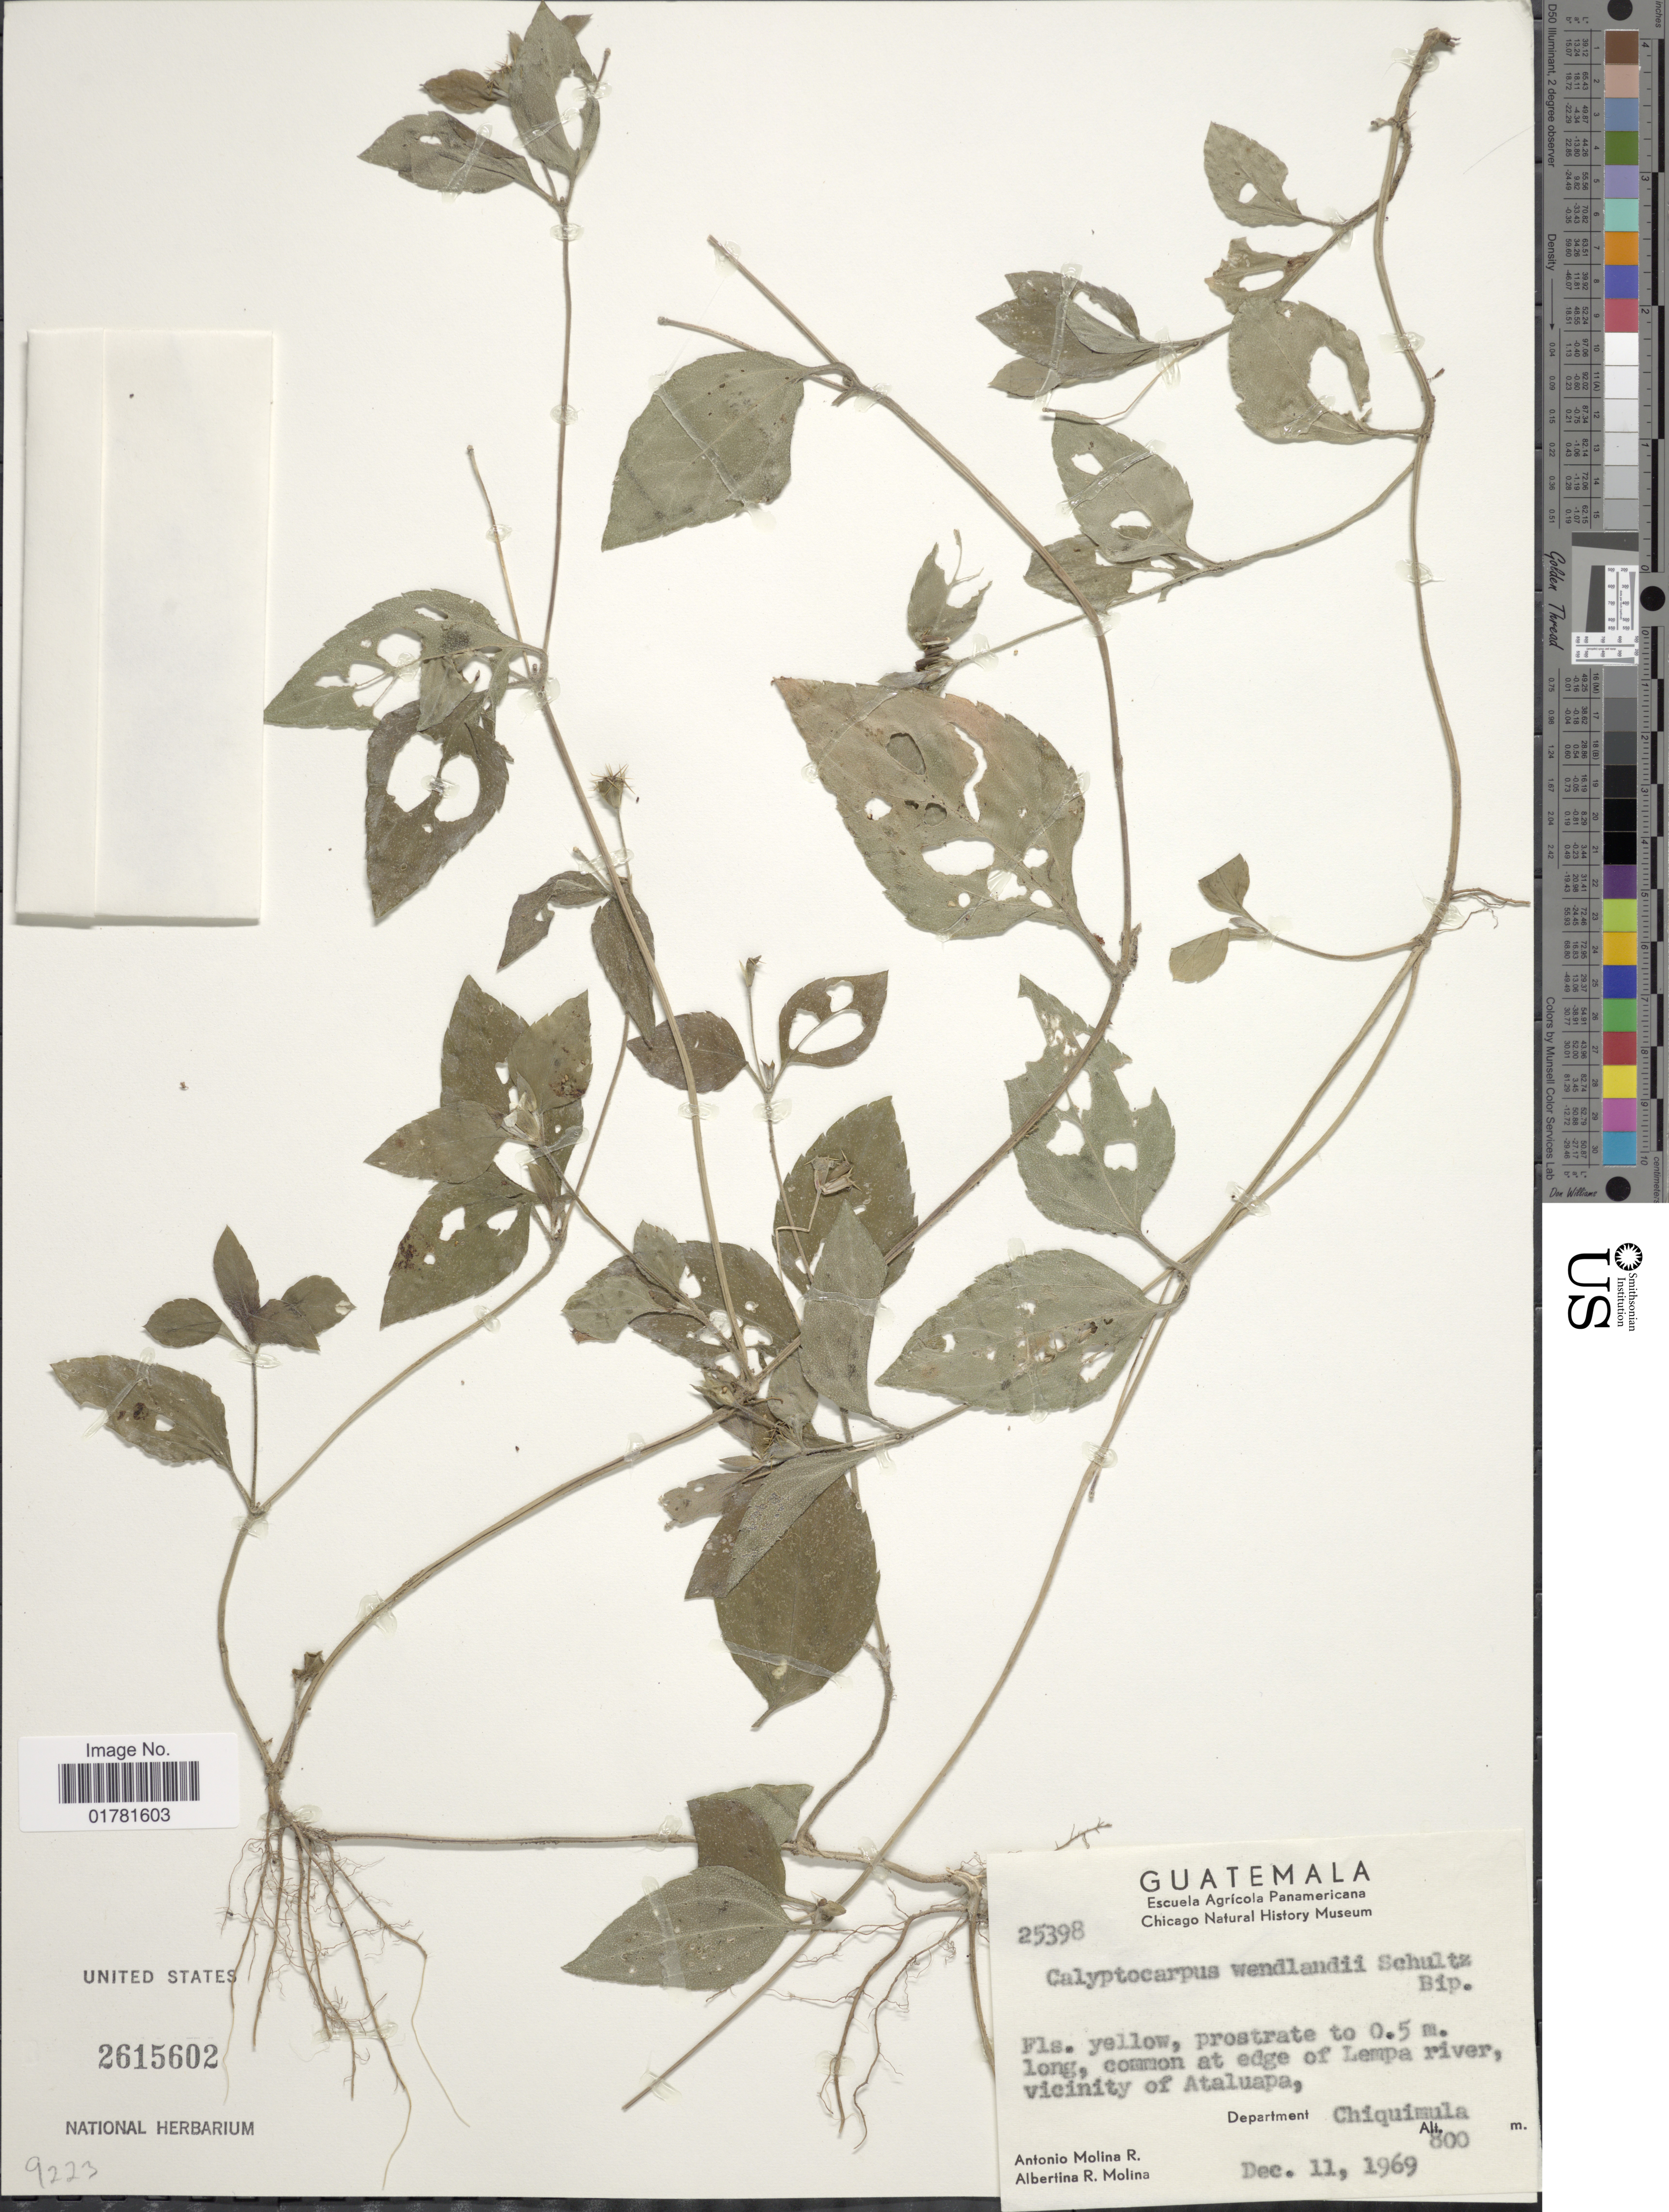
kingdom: Plantae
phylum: Tracheophyta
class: Magnoliopsida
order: Asterales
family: Asteraceae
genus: Calyptocarpus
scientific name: Calyptocarpus wendlandii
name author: Sch. Bip.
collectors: A. Molina R. & A. R. Molina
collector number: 25398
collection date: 1969-12-11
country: Guatemala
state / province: Chiquimula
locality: Common at edge of Lempa river, vicinity of Ataluapa, Department Chiquimula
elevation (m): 800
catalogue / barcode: US 2615602